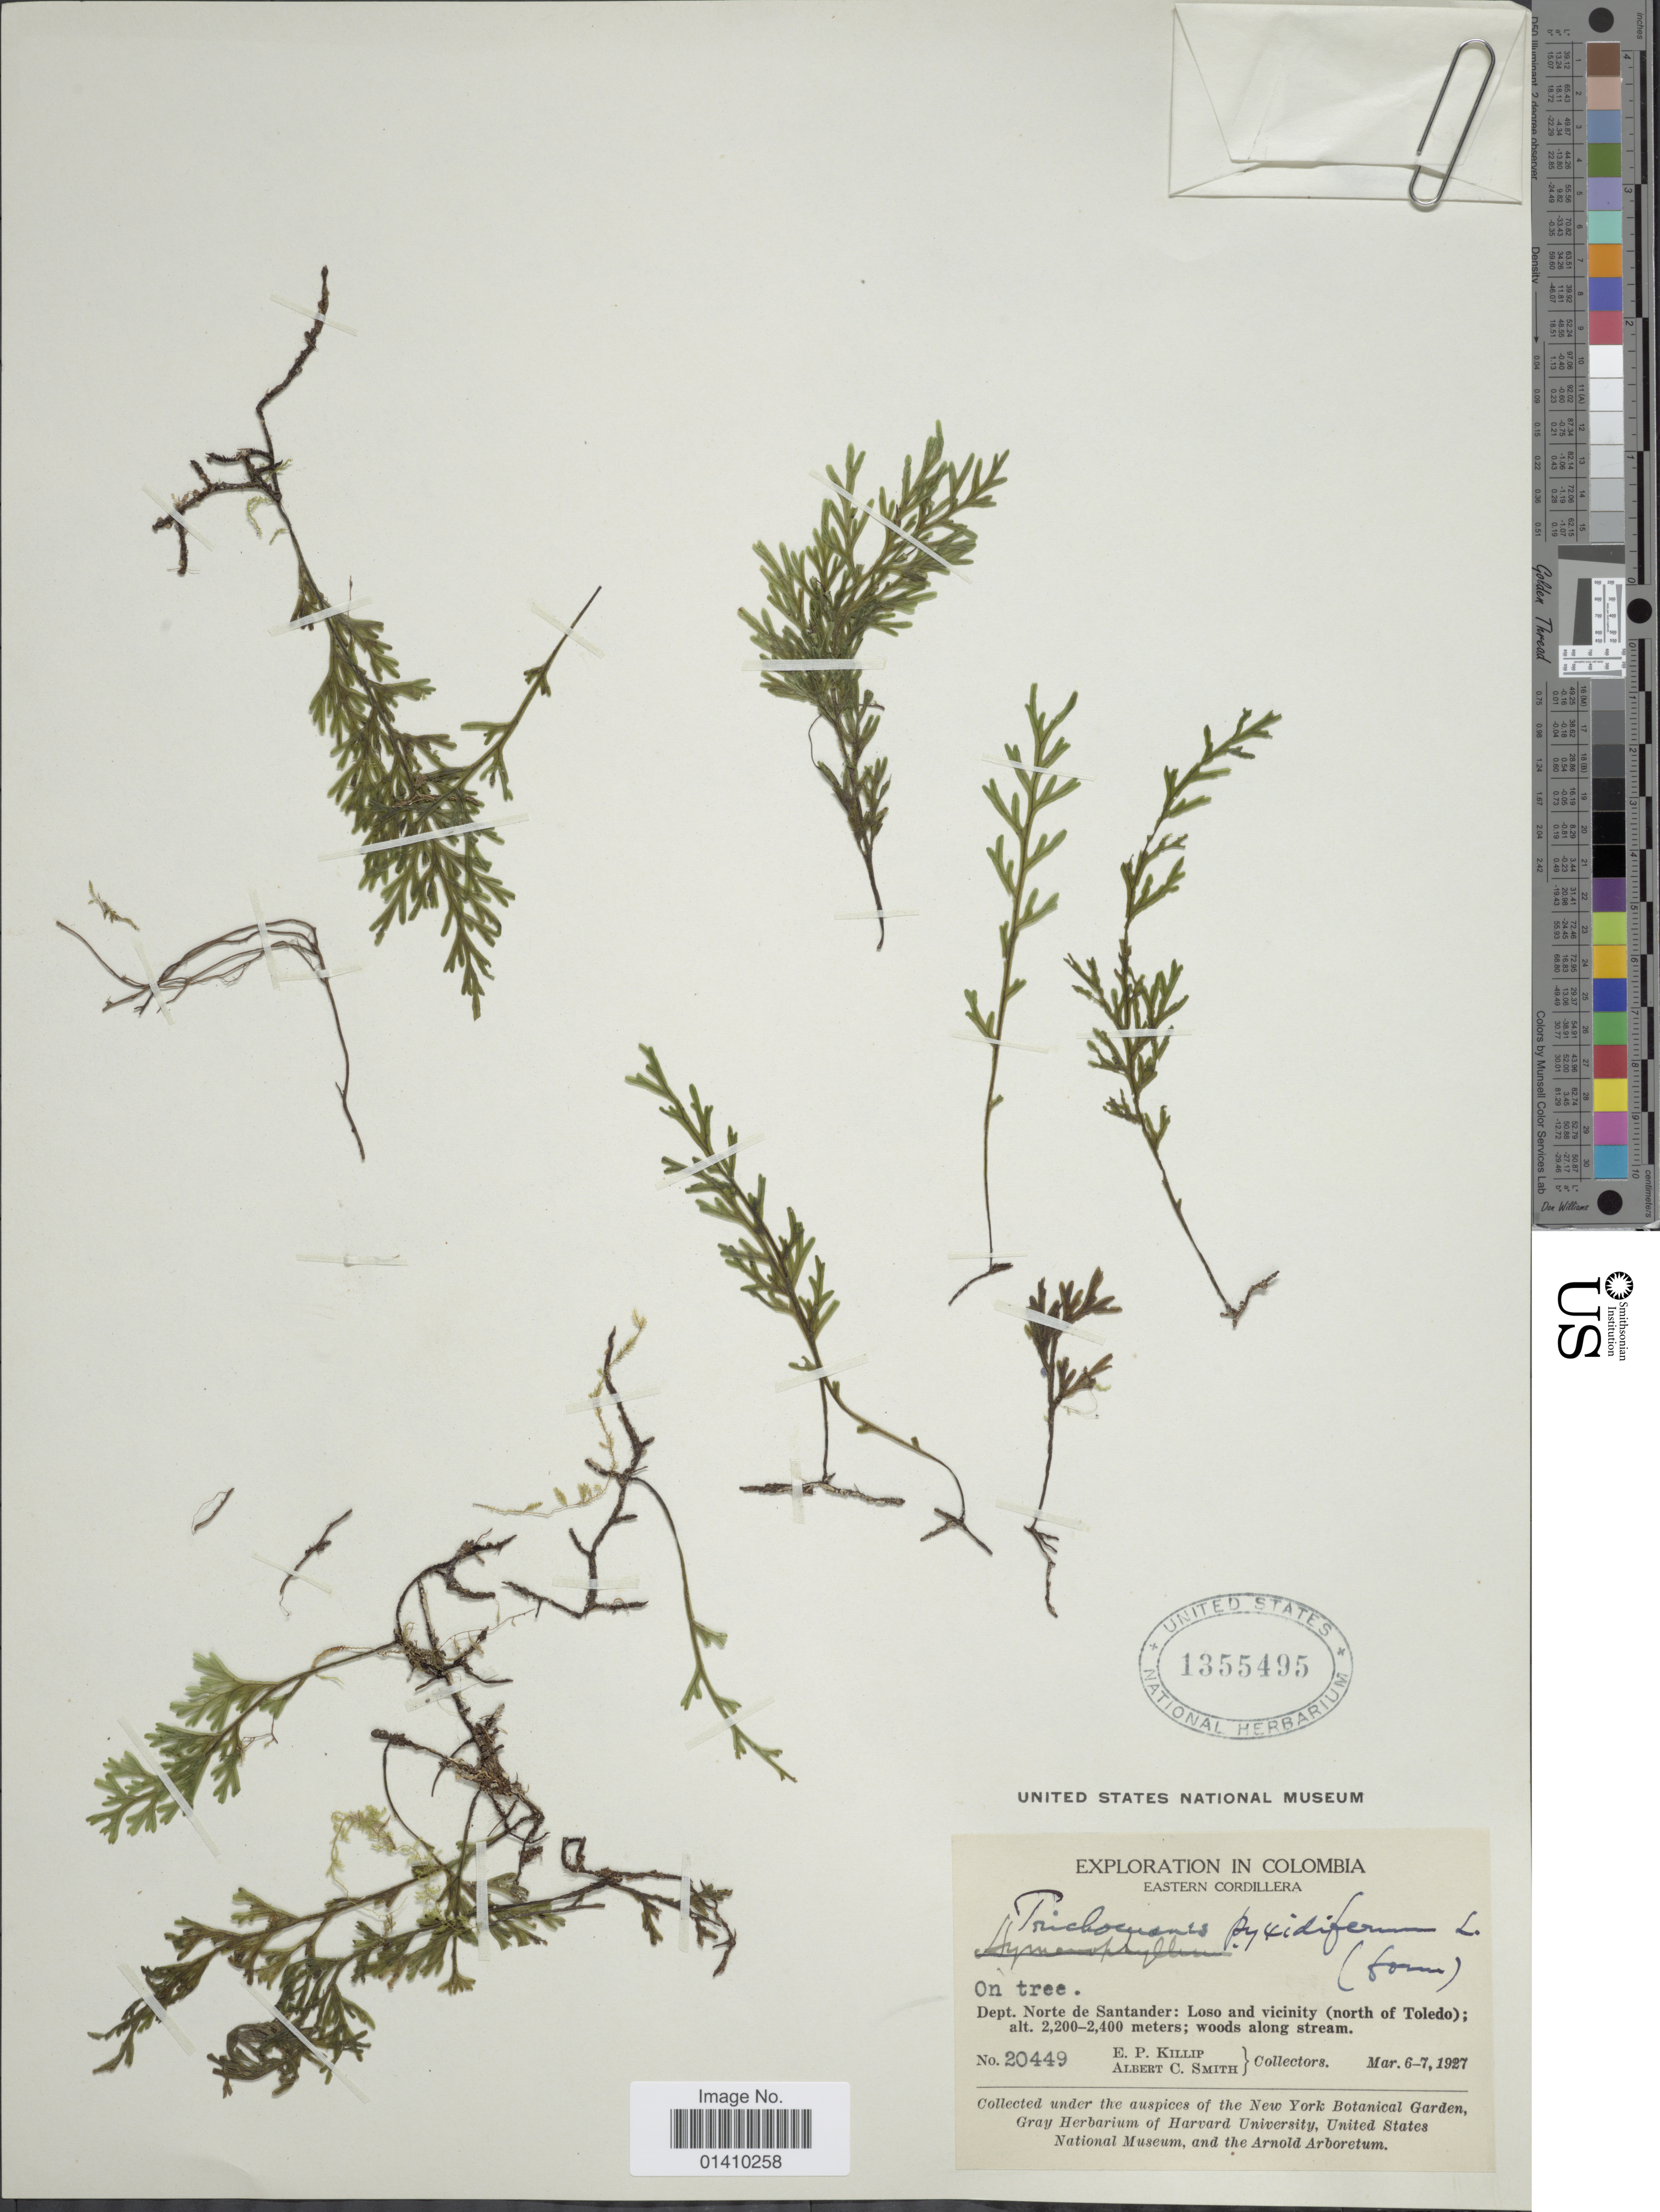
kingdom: Plantae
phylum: Tracheophyta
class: Polypodiopsida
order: Hymenophyllales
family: Hymenophyllaceae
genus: Polyphlebium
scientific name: Polyphlebium pyxidiferum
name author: (L.) Ebihara & Dubuisson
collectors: E. P. Killip & A. C. Smith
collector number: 20449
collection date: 1927-03-06/1927-03-07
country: Colombia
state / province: Norte de Santander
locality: Loso and vicinity (north of Toledo) Eastern Cordillera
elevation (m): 2200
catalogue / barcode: US 1355495